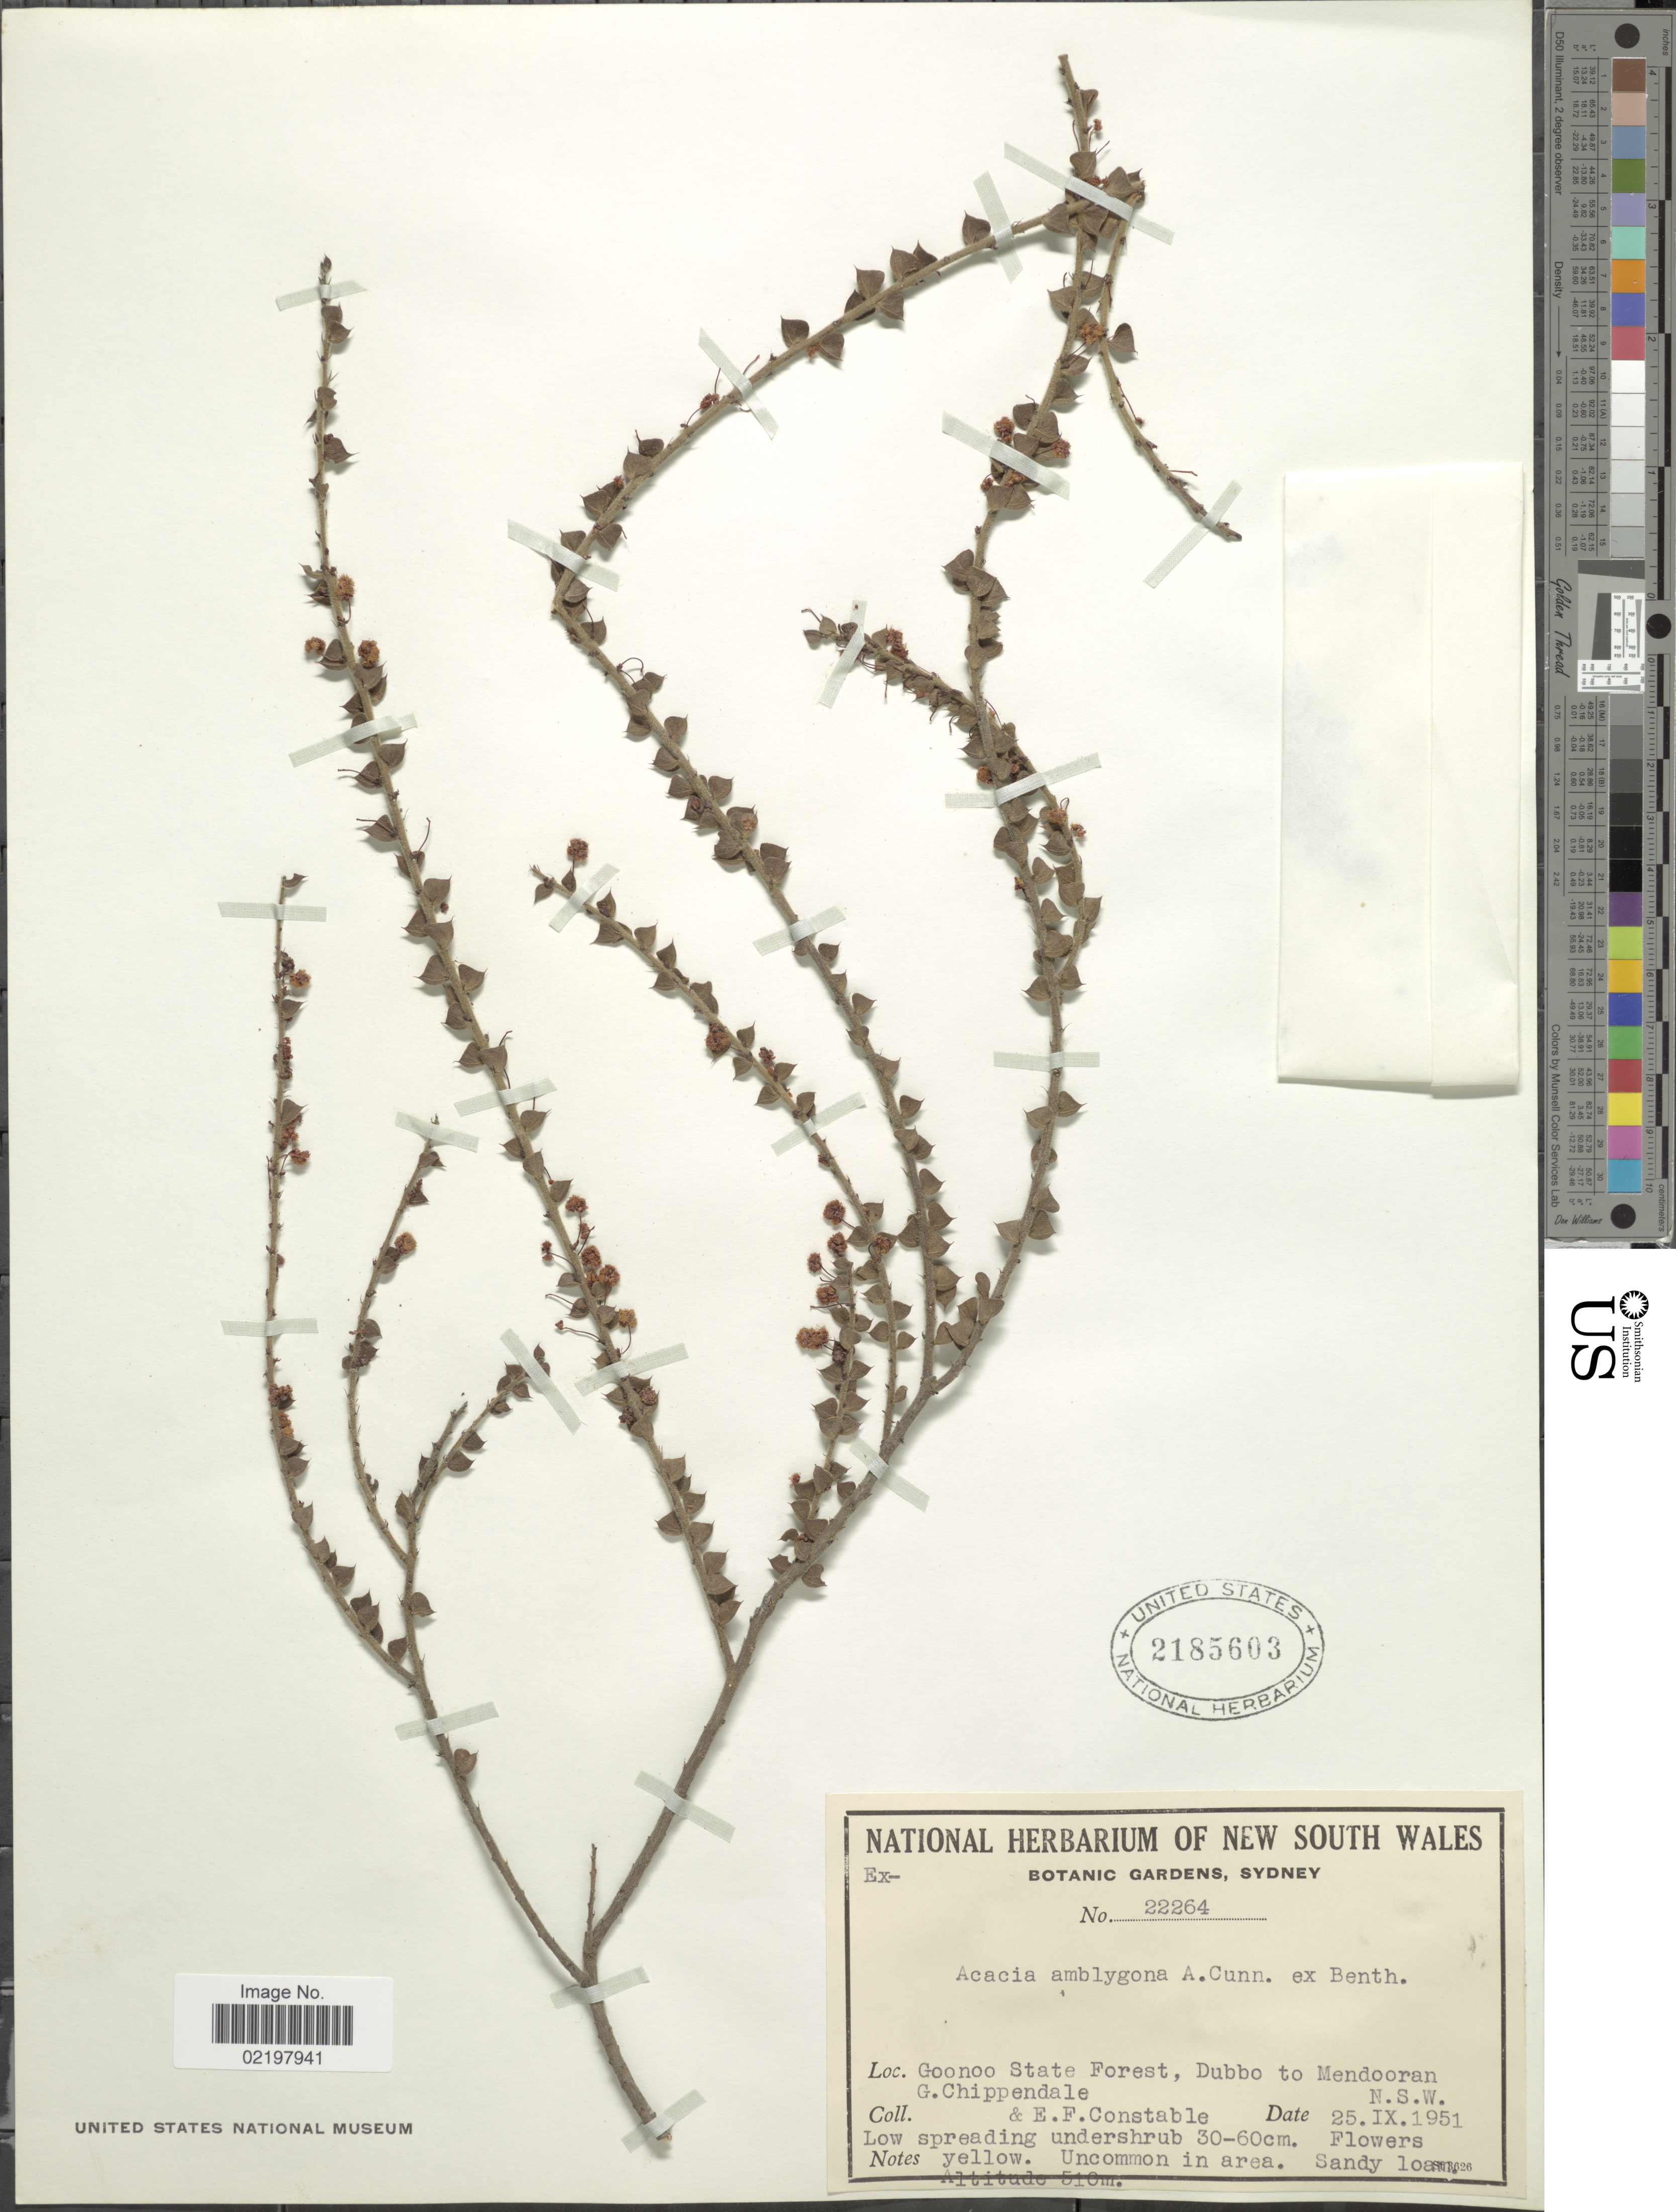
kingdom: Plantae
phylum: Tracheophyta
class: Magnoliopsida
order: Fabales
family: Fabaceae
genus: Acacia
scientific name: Acacia amblygona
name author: Benth.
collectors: G. Chippendale & E. F. Constable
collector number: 22264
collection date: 1951-04-25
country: Australia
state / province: New South Wales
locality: Goonoo State Forest, Dubbi to Mendooran, N.S.W.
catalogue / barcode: US 2185603